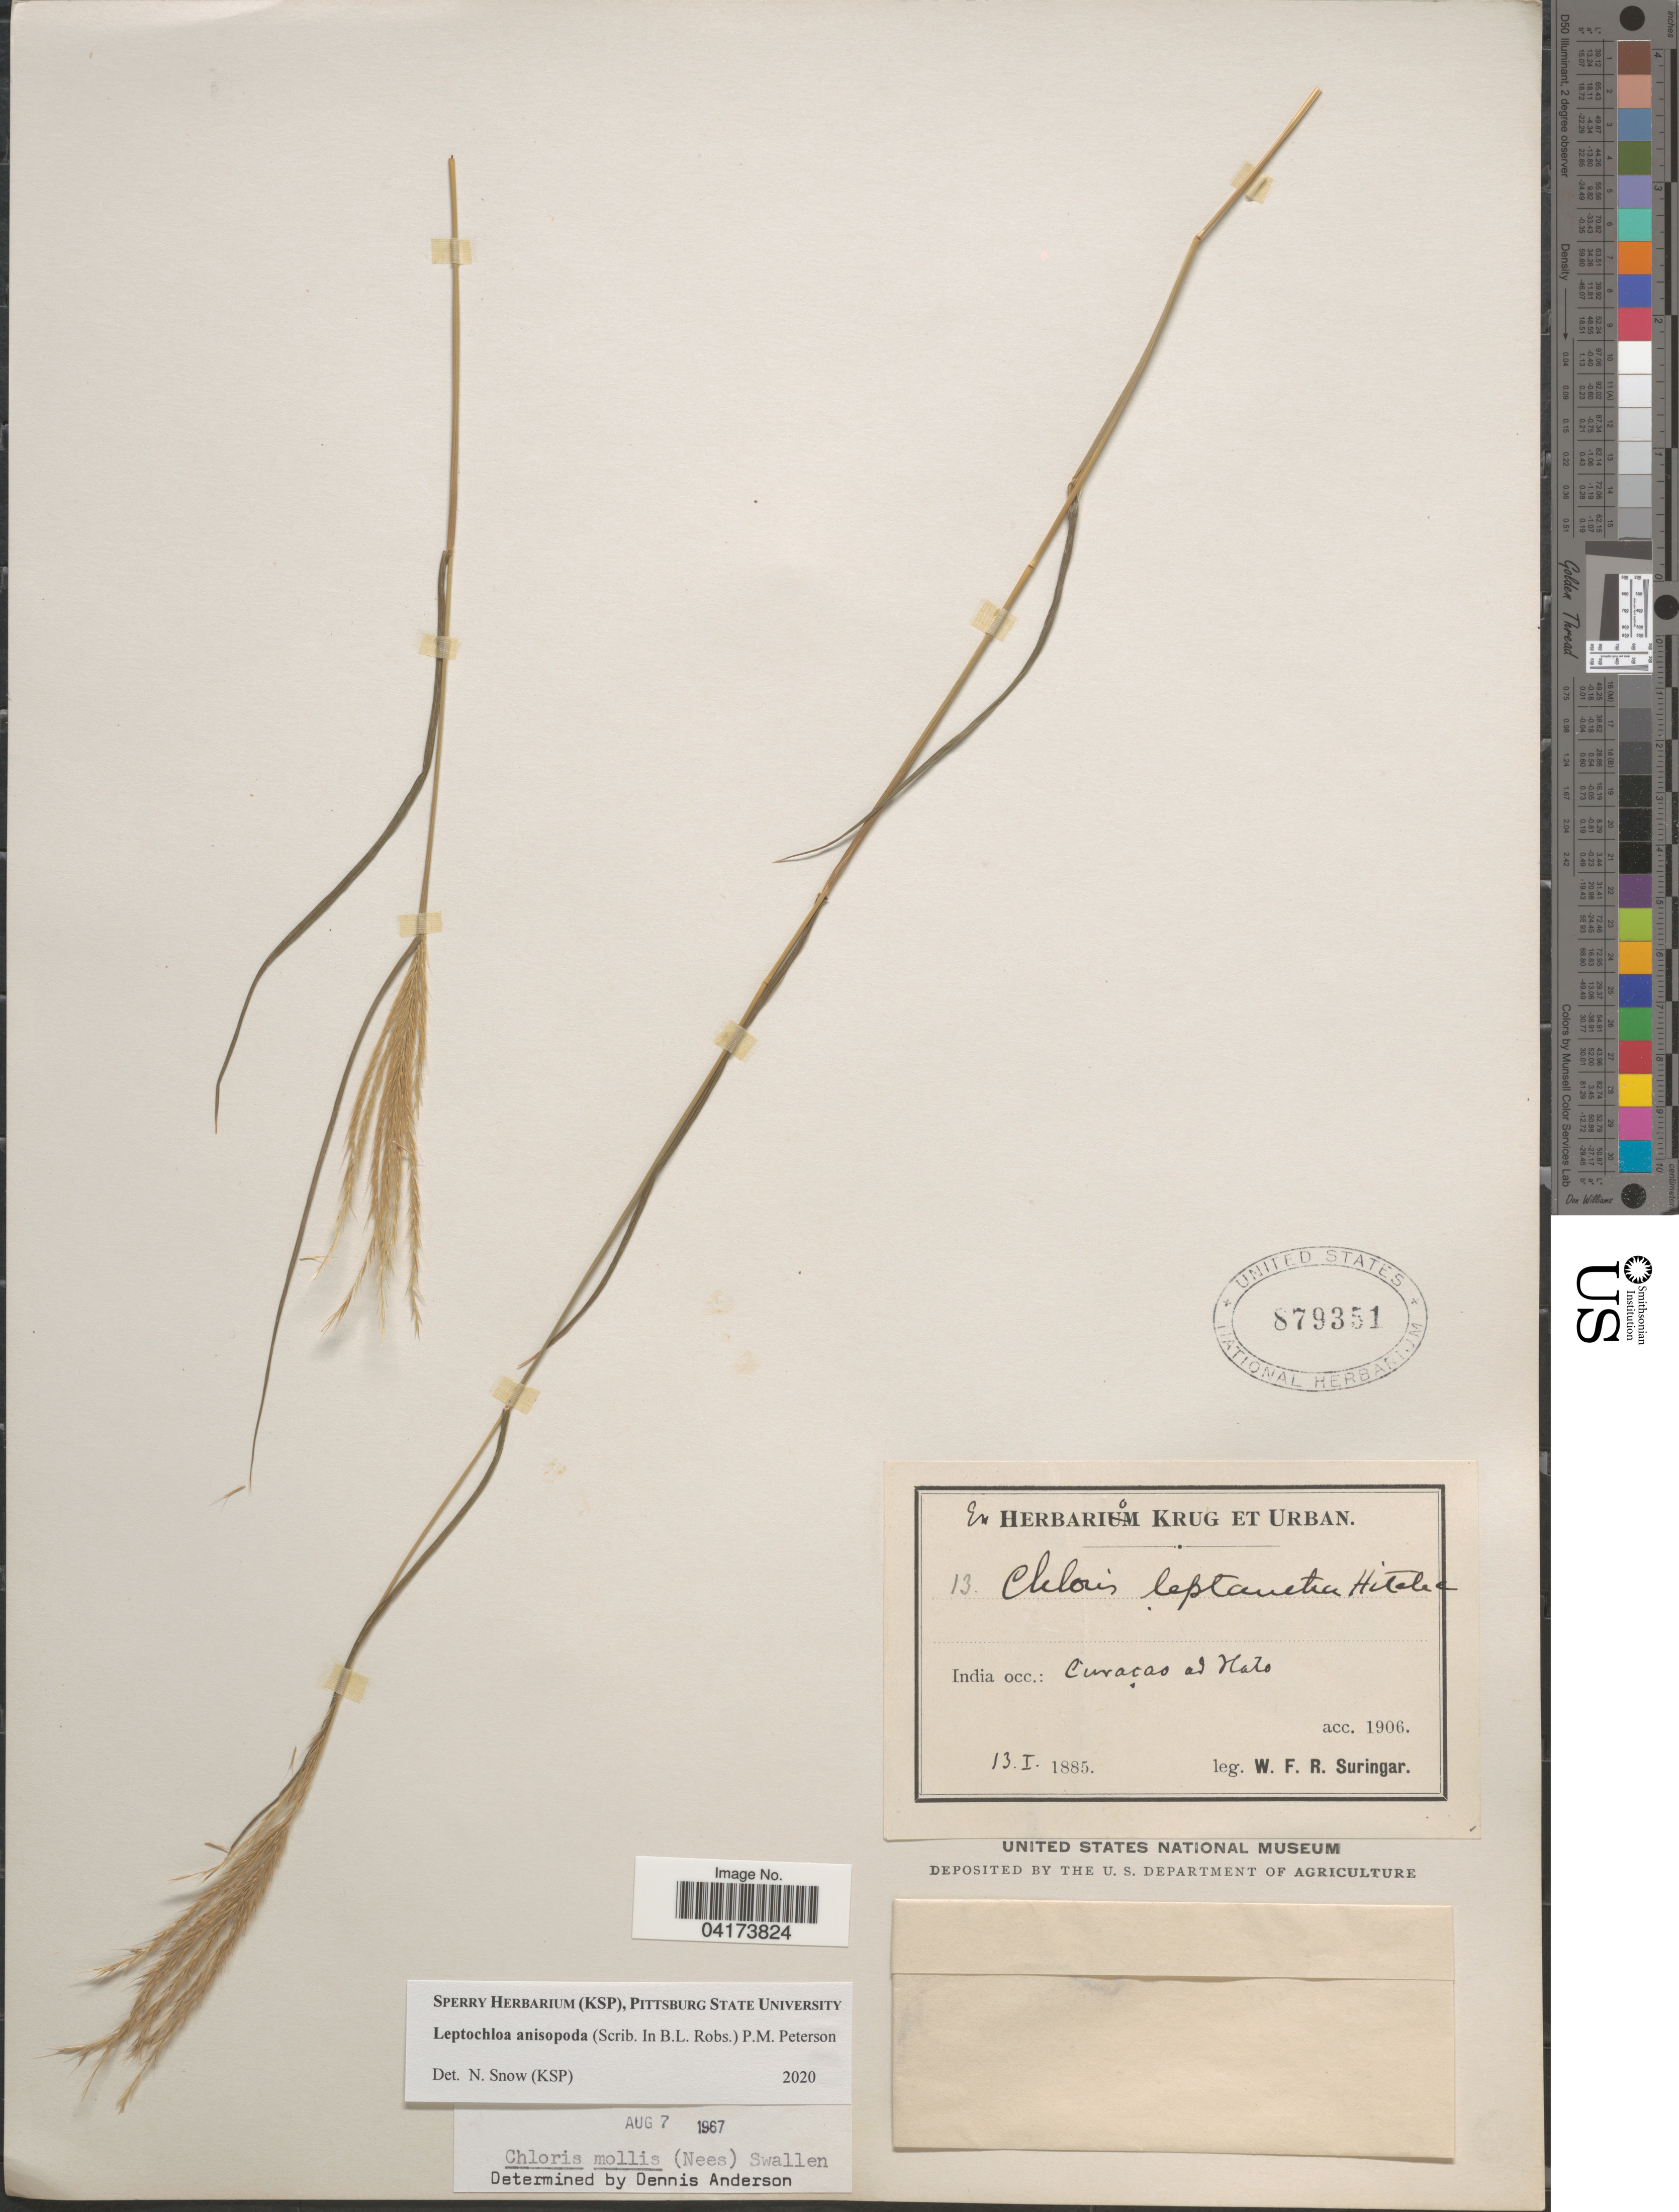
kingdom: Plantae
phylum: Tracheophyta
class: Liliopsida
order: Poales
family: Poaceae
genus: Leptochloa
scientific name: Leptochloa anisopoda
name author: (B.L. Rob. ex Scribn.) P.M. Peterson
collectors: W. F. Suringar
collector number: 13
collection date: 1885-01-13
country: Curaçao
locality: India occ.: Curaçao ad Hato.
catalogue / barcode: US 879351